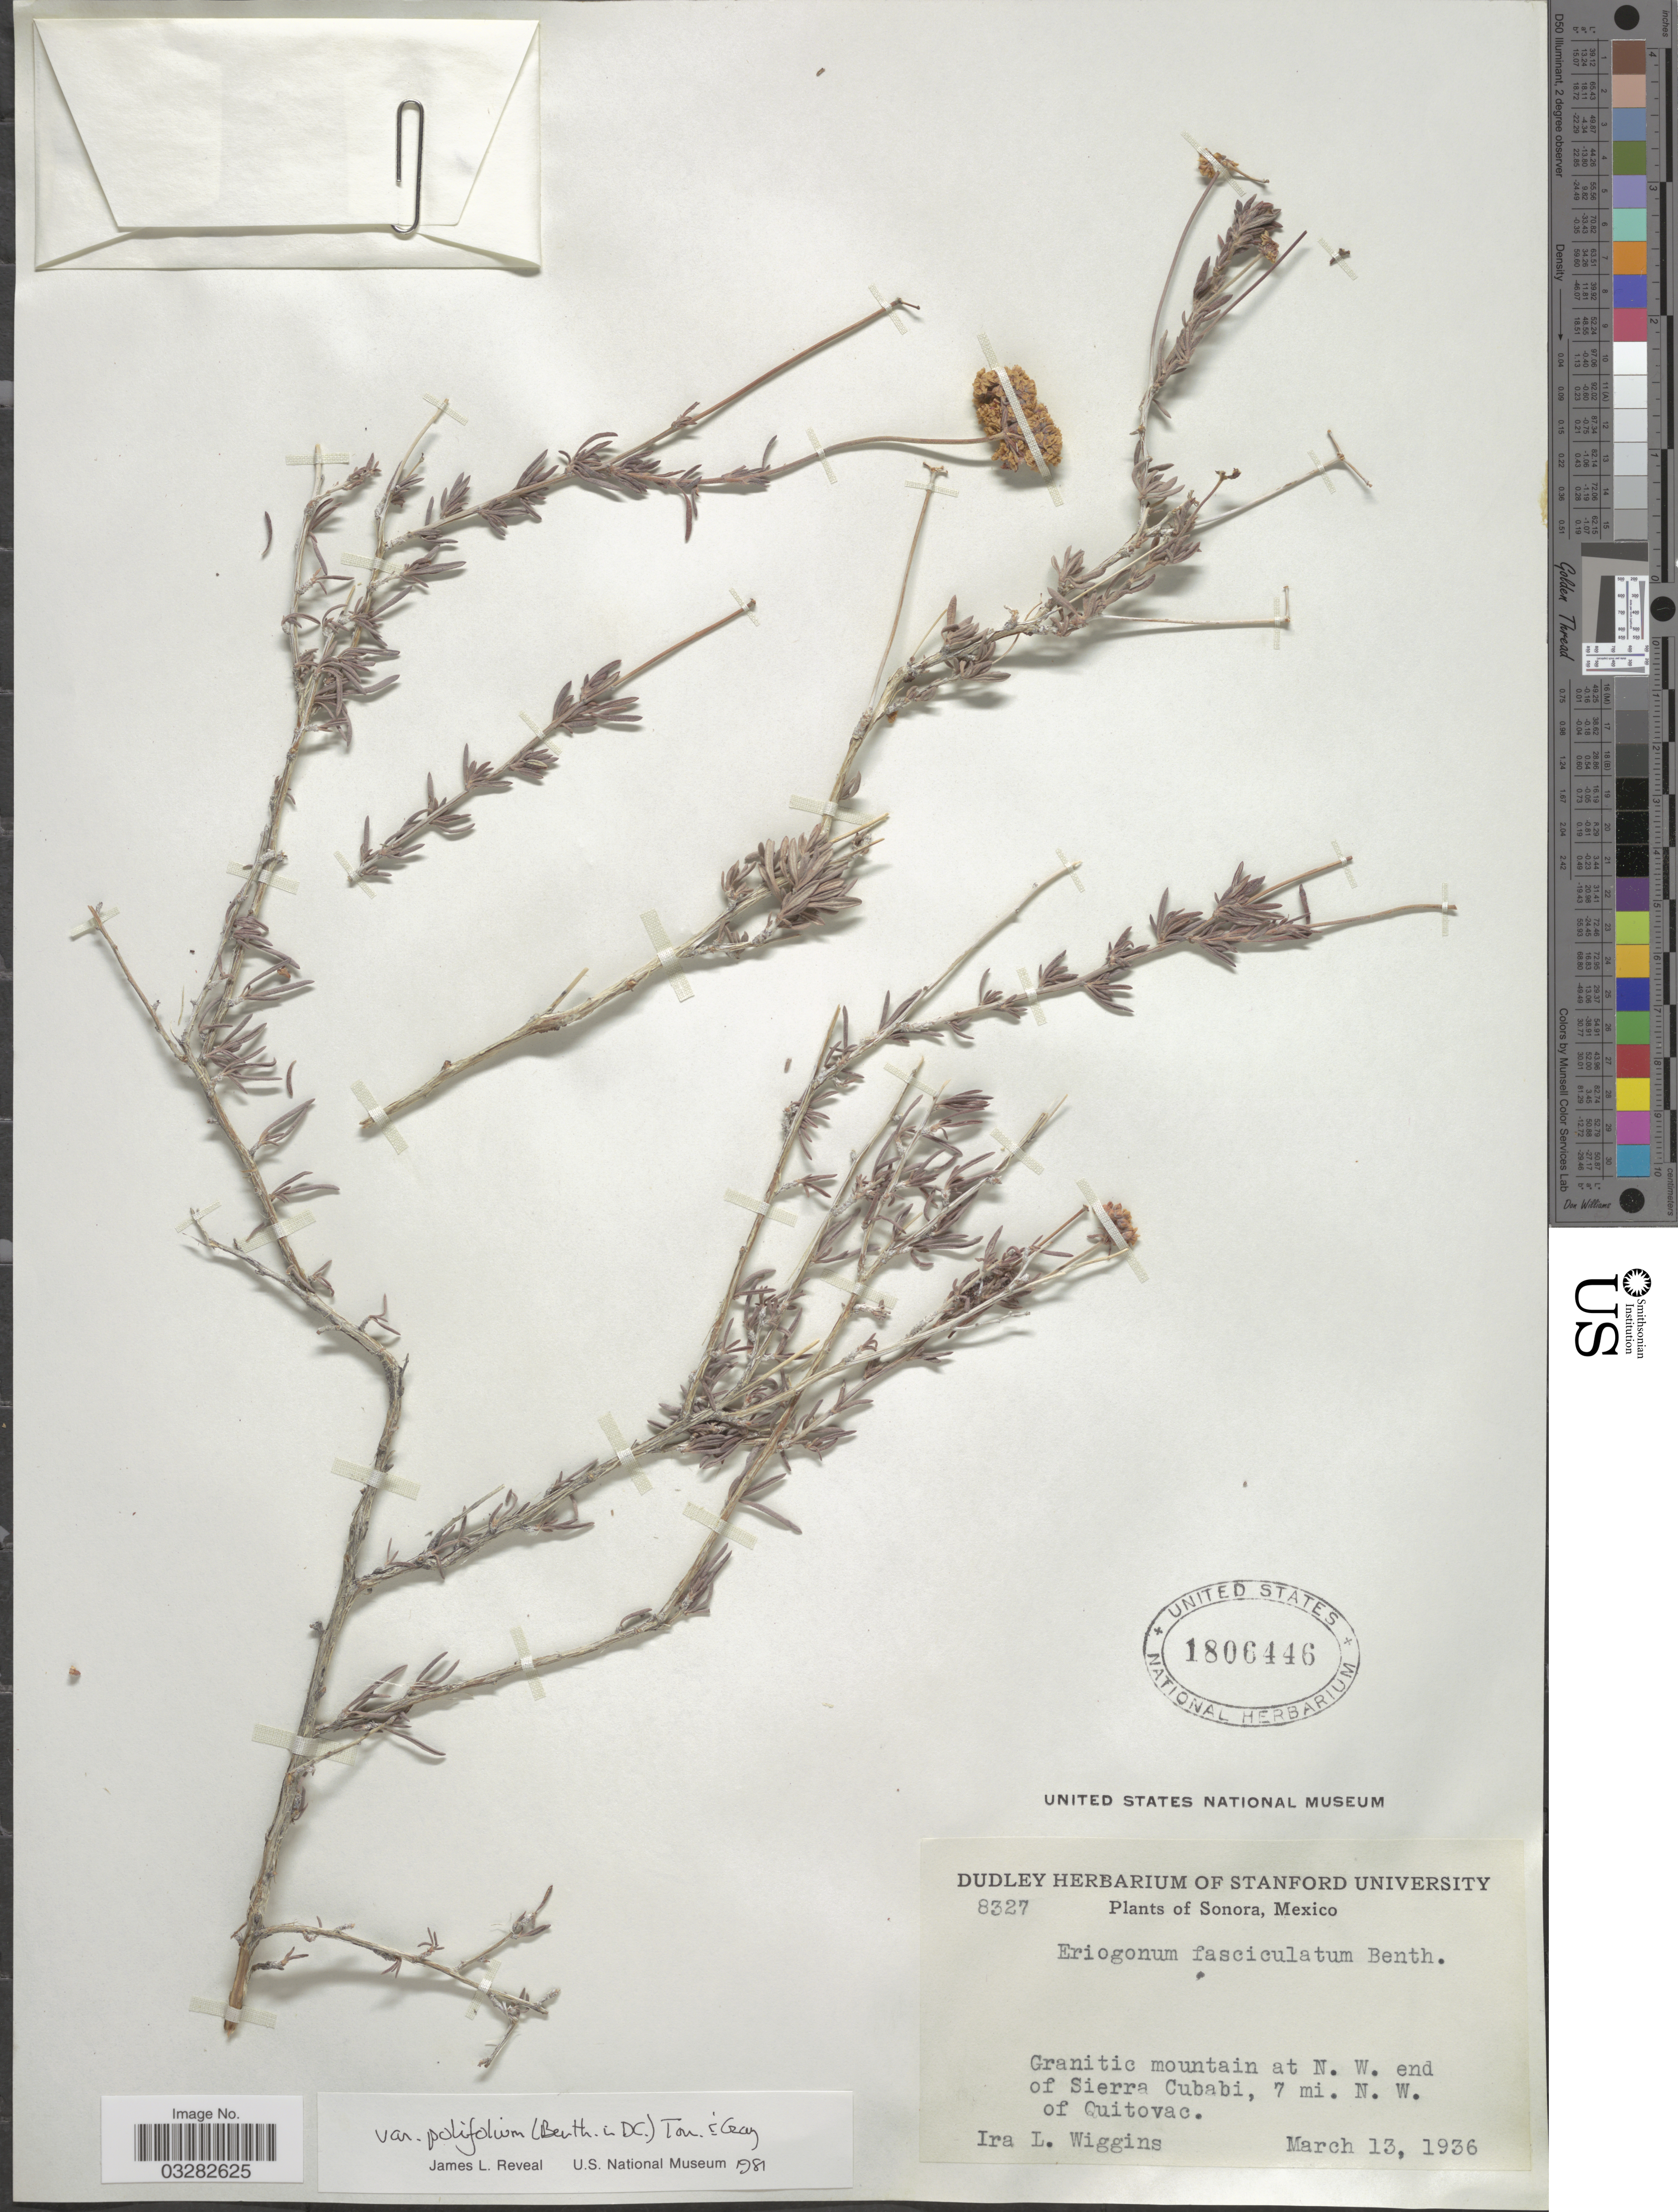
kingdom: Plantae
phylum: Tracheophyta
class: Magnoliopsida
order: Caryophyllales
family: Polygonaceae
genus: Eriogonum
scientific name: Eriogonum fasciculatum var. polifolium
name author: (Benth.) Torr. & A. Gray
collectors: I. L. Wiggins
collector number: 8327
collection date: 1936-03-13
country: Mexico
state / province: Sonora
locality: Granitic mountain at N. W. end of Sierra Cubabi, 7 mi. N. W. of Quitovac.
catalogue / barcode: US 1806446